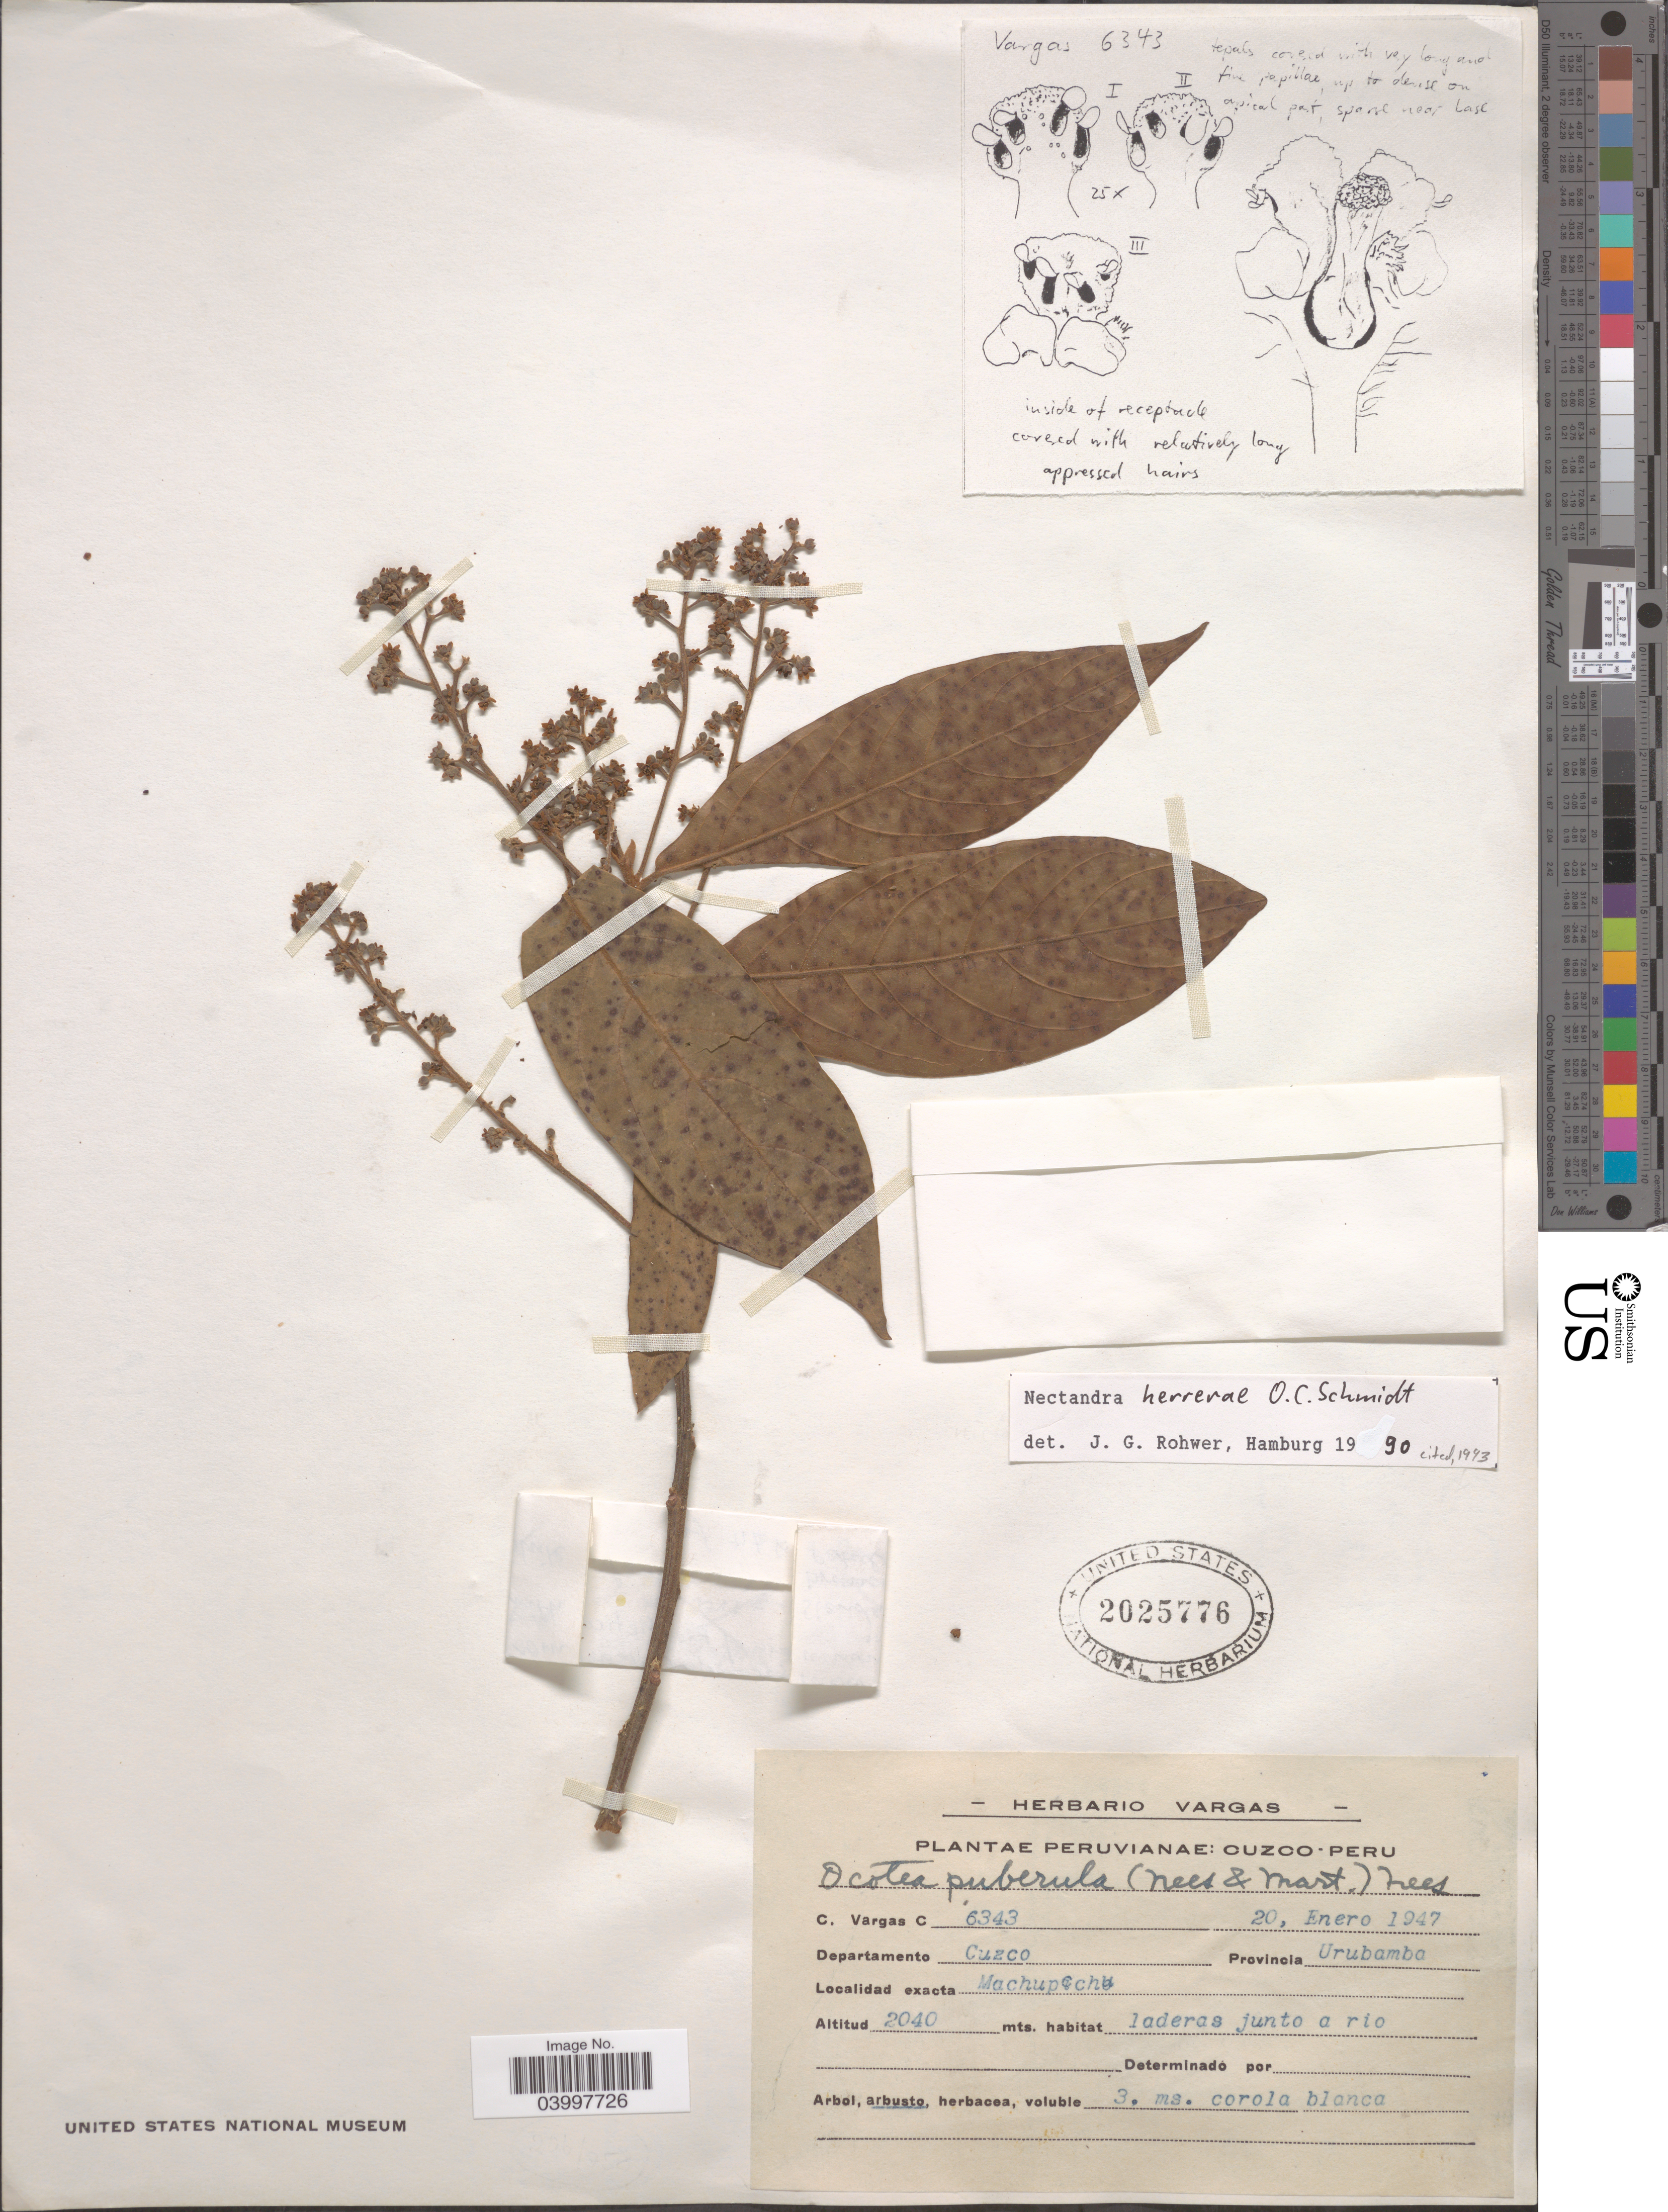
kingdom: Plantae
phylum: Tracheophyta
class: Magnoliopsida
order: Laurales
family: Lauraceae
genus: Nectandra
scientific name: Nectandra herrerae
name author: O.C. Schmidt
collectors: C. Vargas Calderón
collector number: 6343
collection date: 1947-01-20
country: Peru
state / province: Cusco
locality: Departamento Cuzco. Provincia Urubamba. Machupichu.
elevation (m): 2040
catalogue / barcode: US 2025776